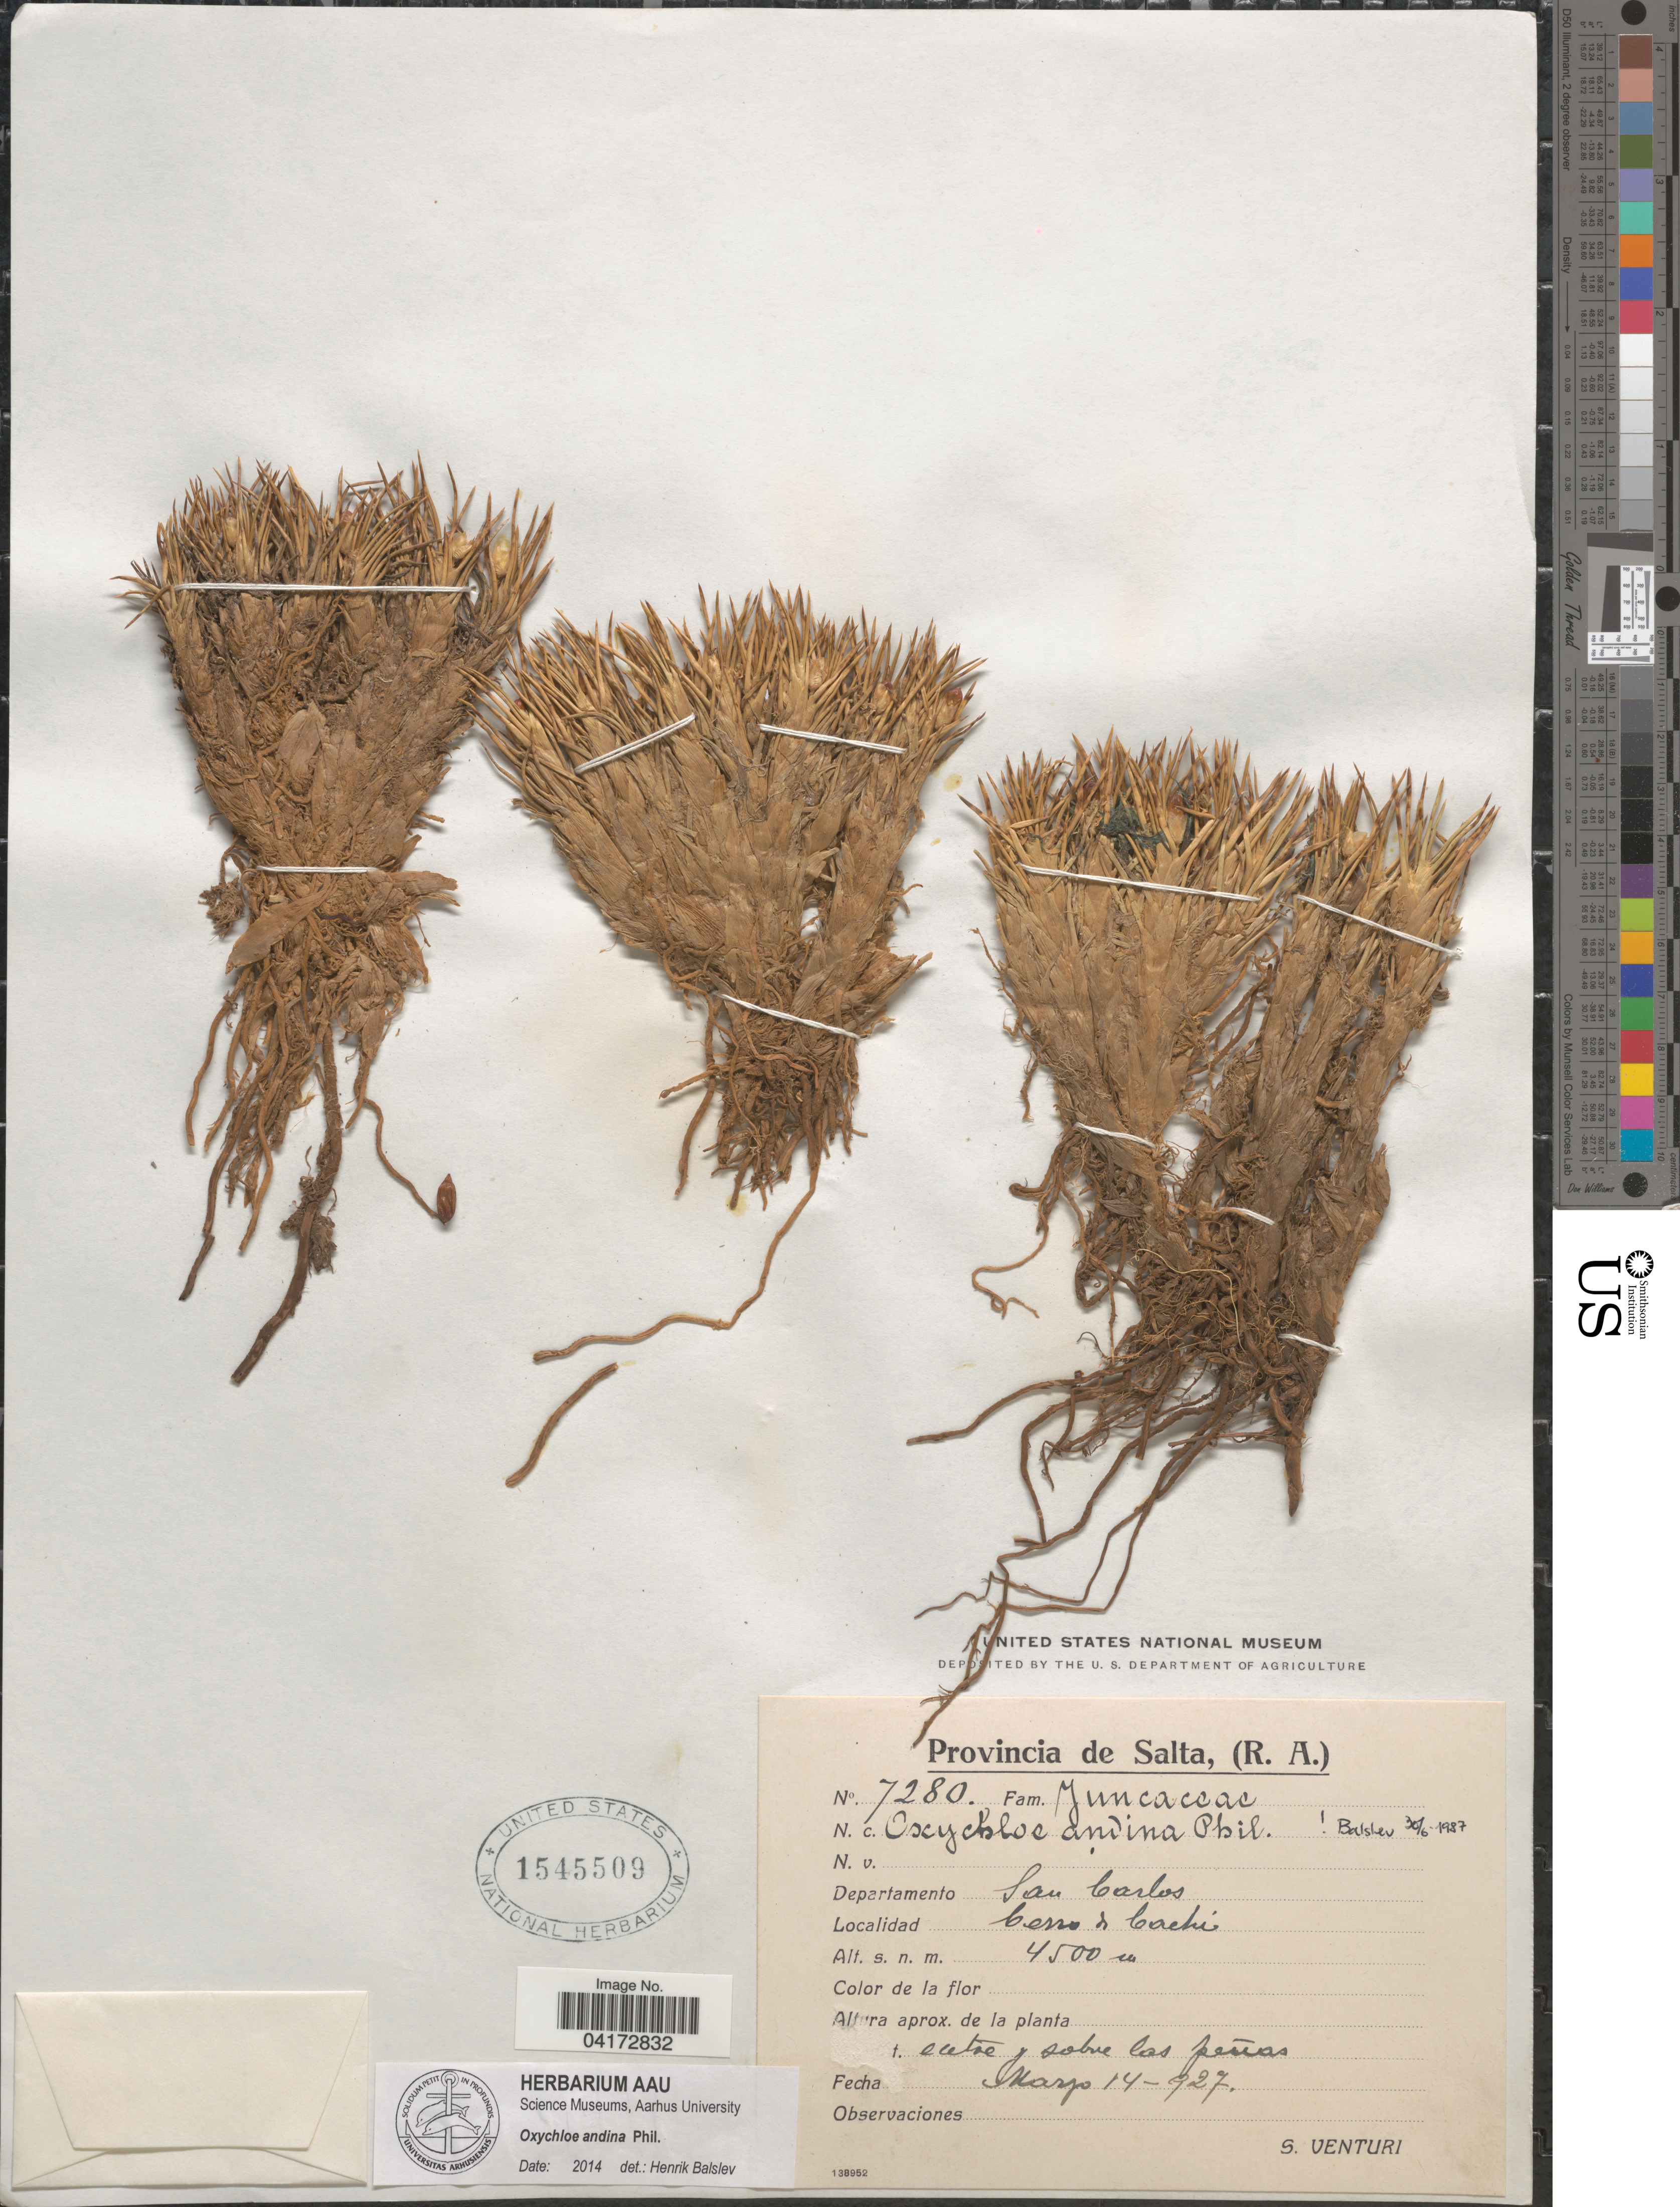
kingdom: Plantae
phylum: Tracheophyta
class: Liliopsida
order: Poales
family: Juncaceae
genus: Oxychloe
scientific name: Oxychloë andina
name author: Phil.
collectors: S. Venturi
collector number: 7280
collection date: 1927-03-14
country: Argentina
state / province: Salta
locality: Departamento San Carlos. Cerro de Cachi.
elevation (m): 4500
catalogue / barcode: US 1545509